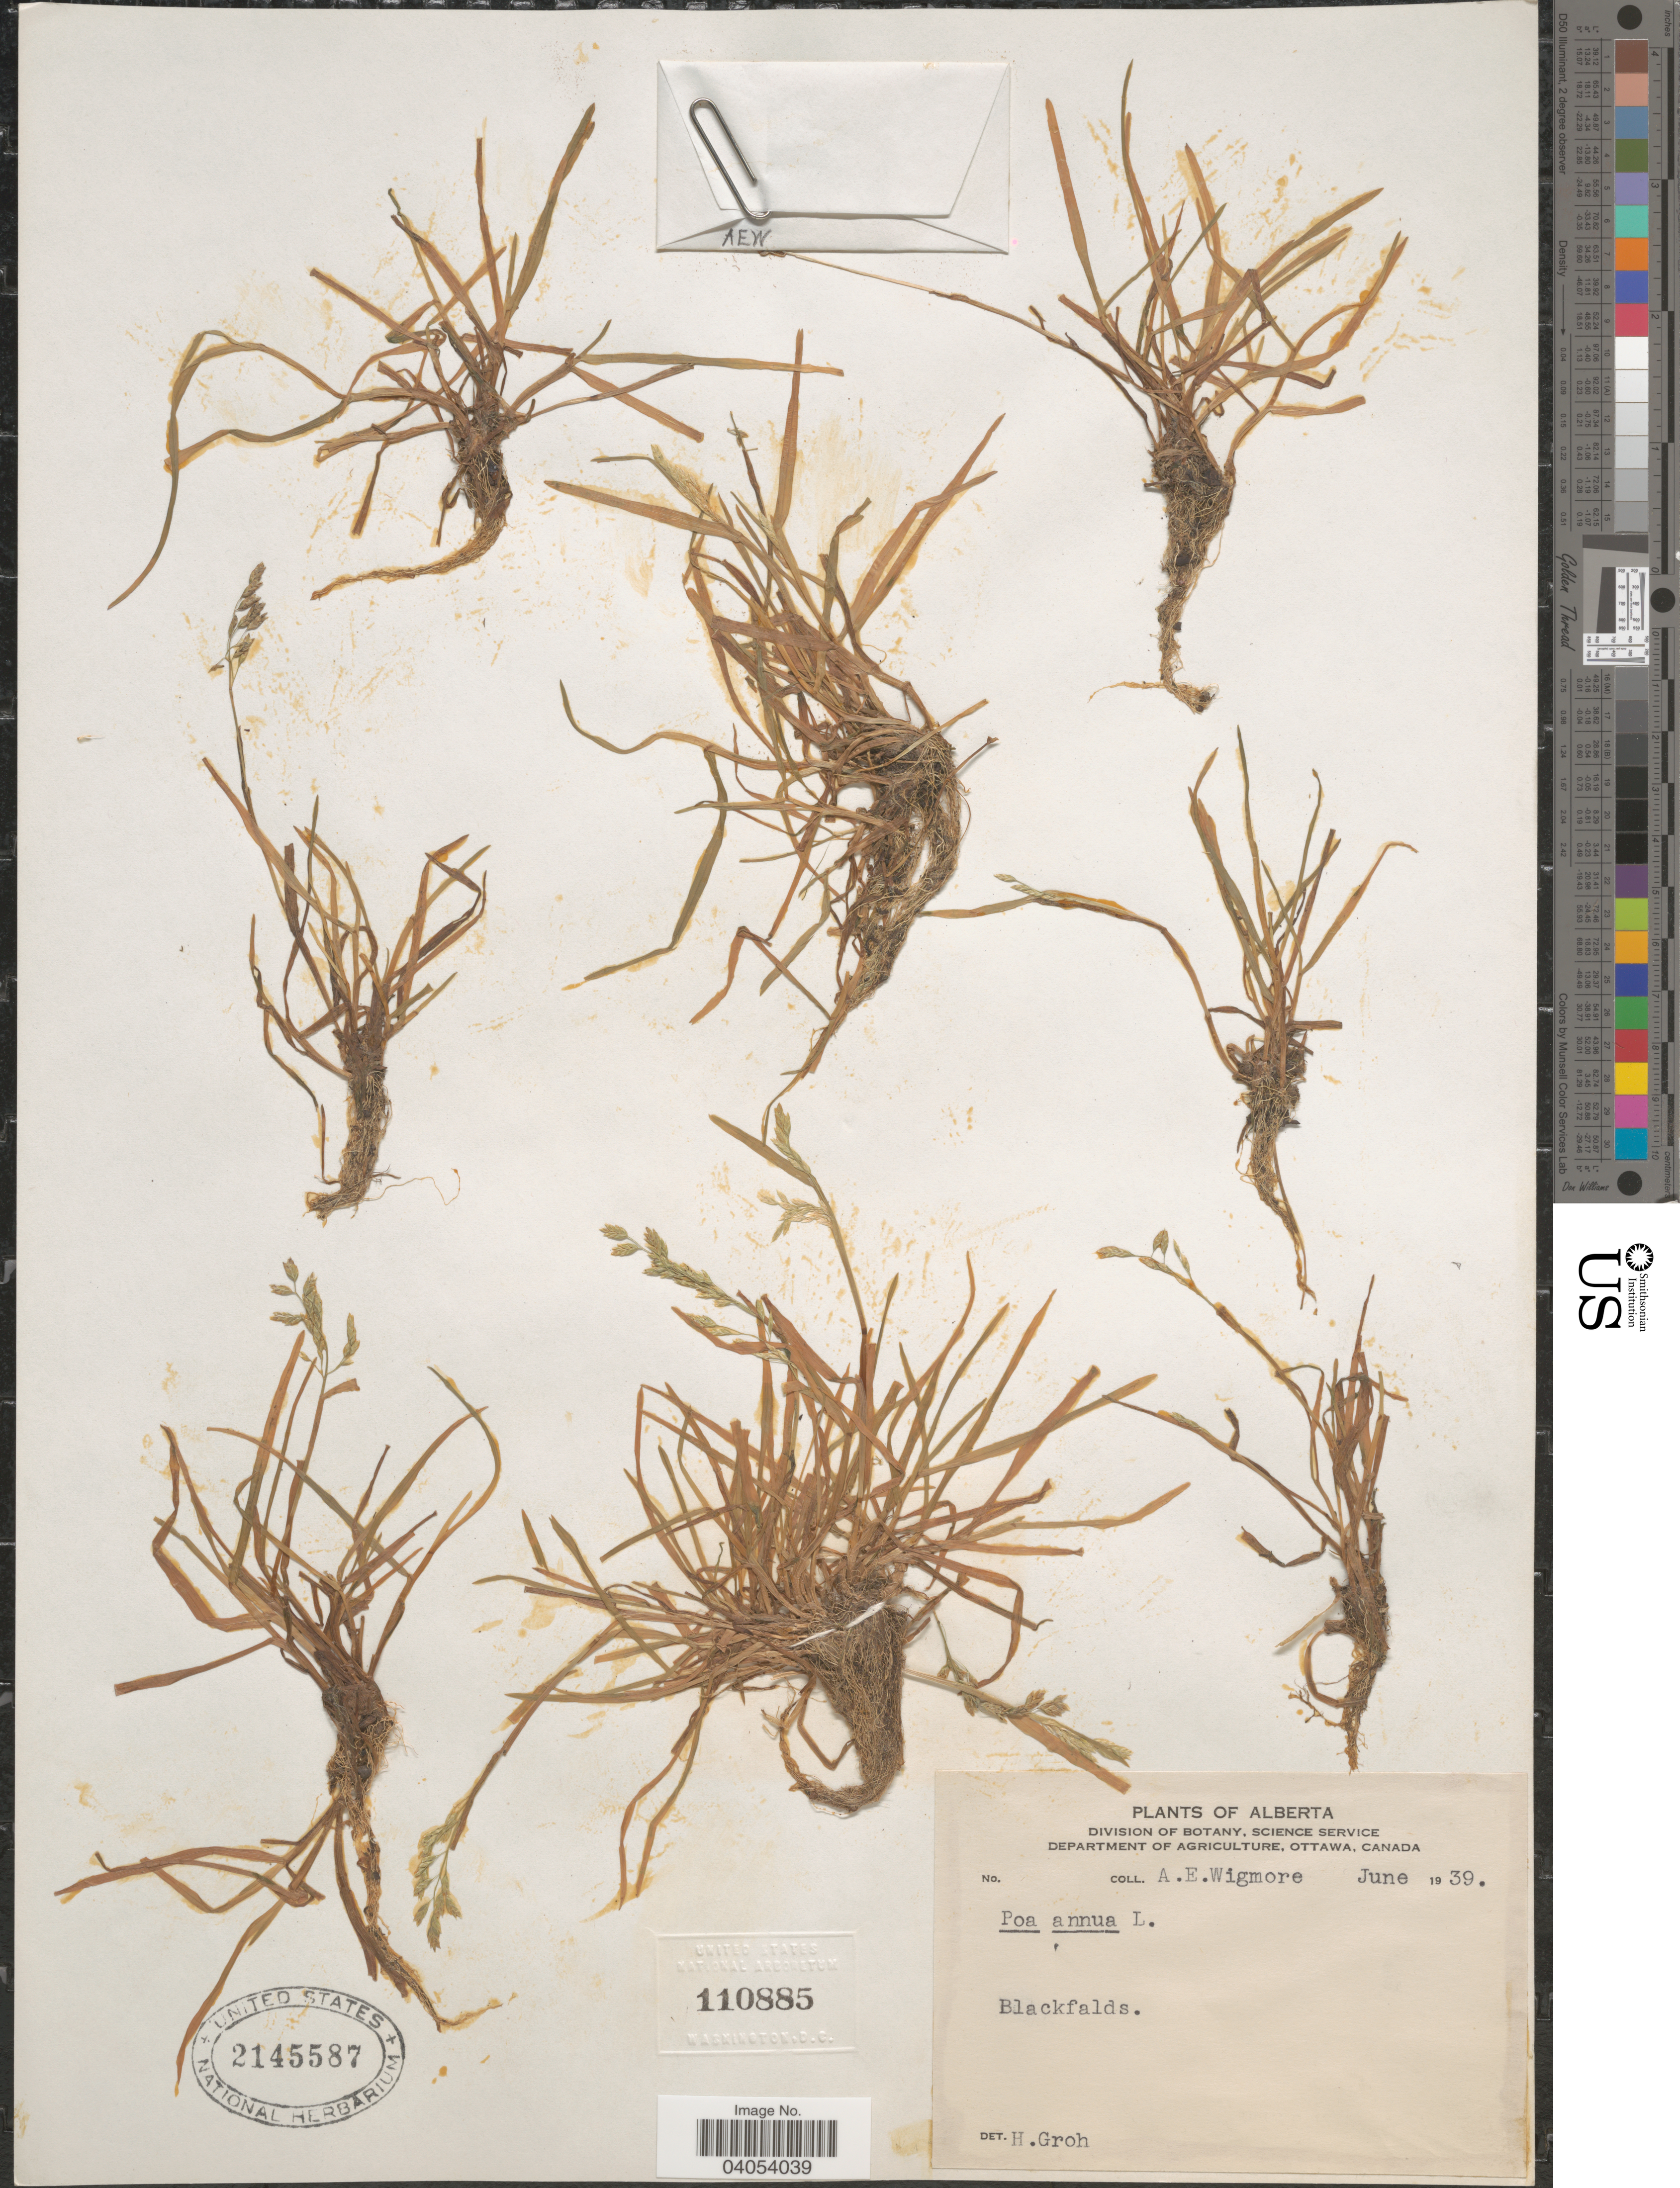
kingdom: Plantae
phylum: Tracheophyta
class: Liliopsida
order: Poales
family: Poaceae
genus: Poa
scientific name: Poa annua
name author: L.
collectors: A. Wigmore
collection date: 1939-06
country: Canada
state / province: Alberta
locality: Blackfalds.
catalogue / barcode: US 2145587